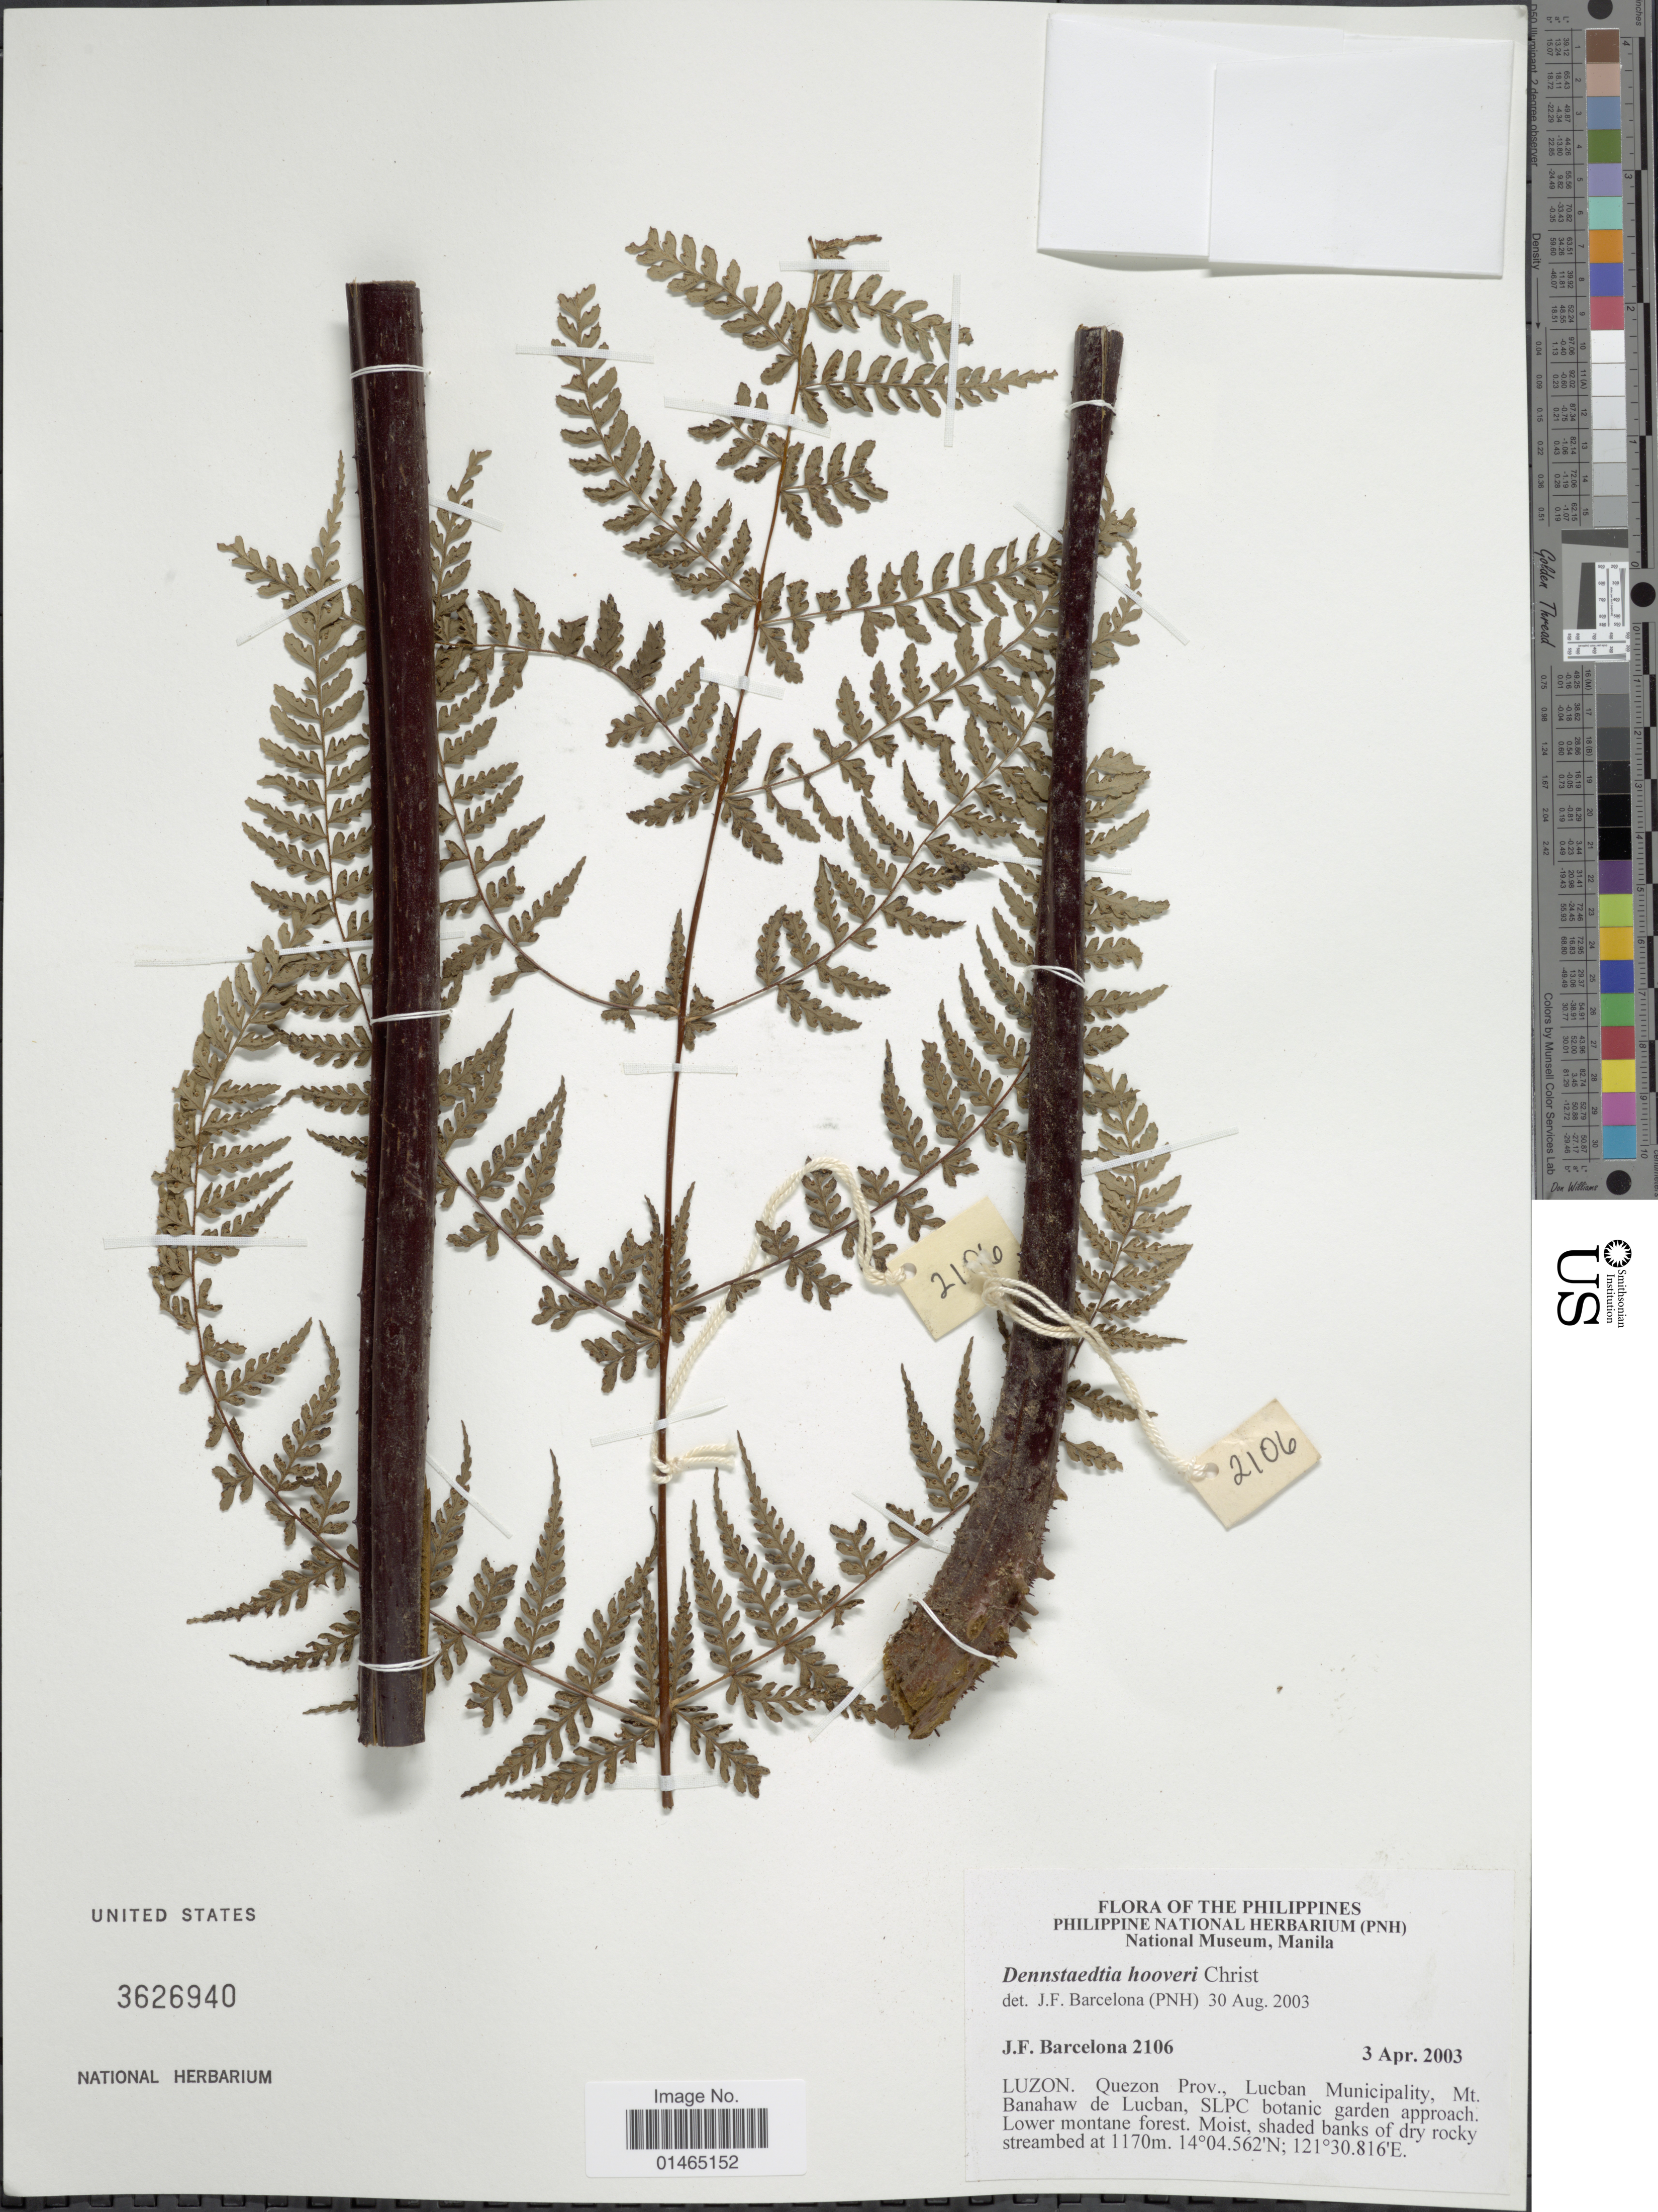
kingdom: Plantae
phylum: Tracheophyta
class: Polypodiopsida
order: Polypodiales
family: Dennstaedtiaceae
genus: Dennstaedtia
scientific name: Dennstaedtia hooveri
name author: Christ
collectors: J. F. Barcelona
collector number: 2106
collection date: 2003-04-03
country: Philippines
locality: Luzon. Quezon Prov., Lucban Municipality. Mt. Banahaw de Lucban, SLPC botanic garden approach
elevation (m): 1170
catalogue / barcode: US 3626940